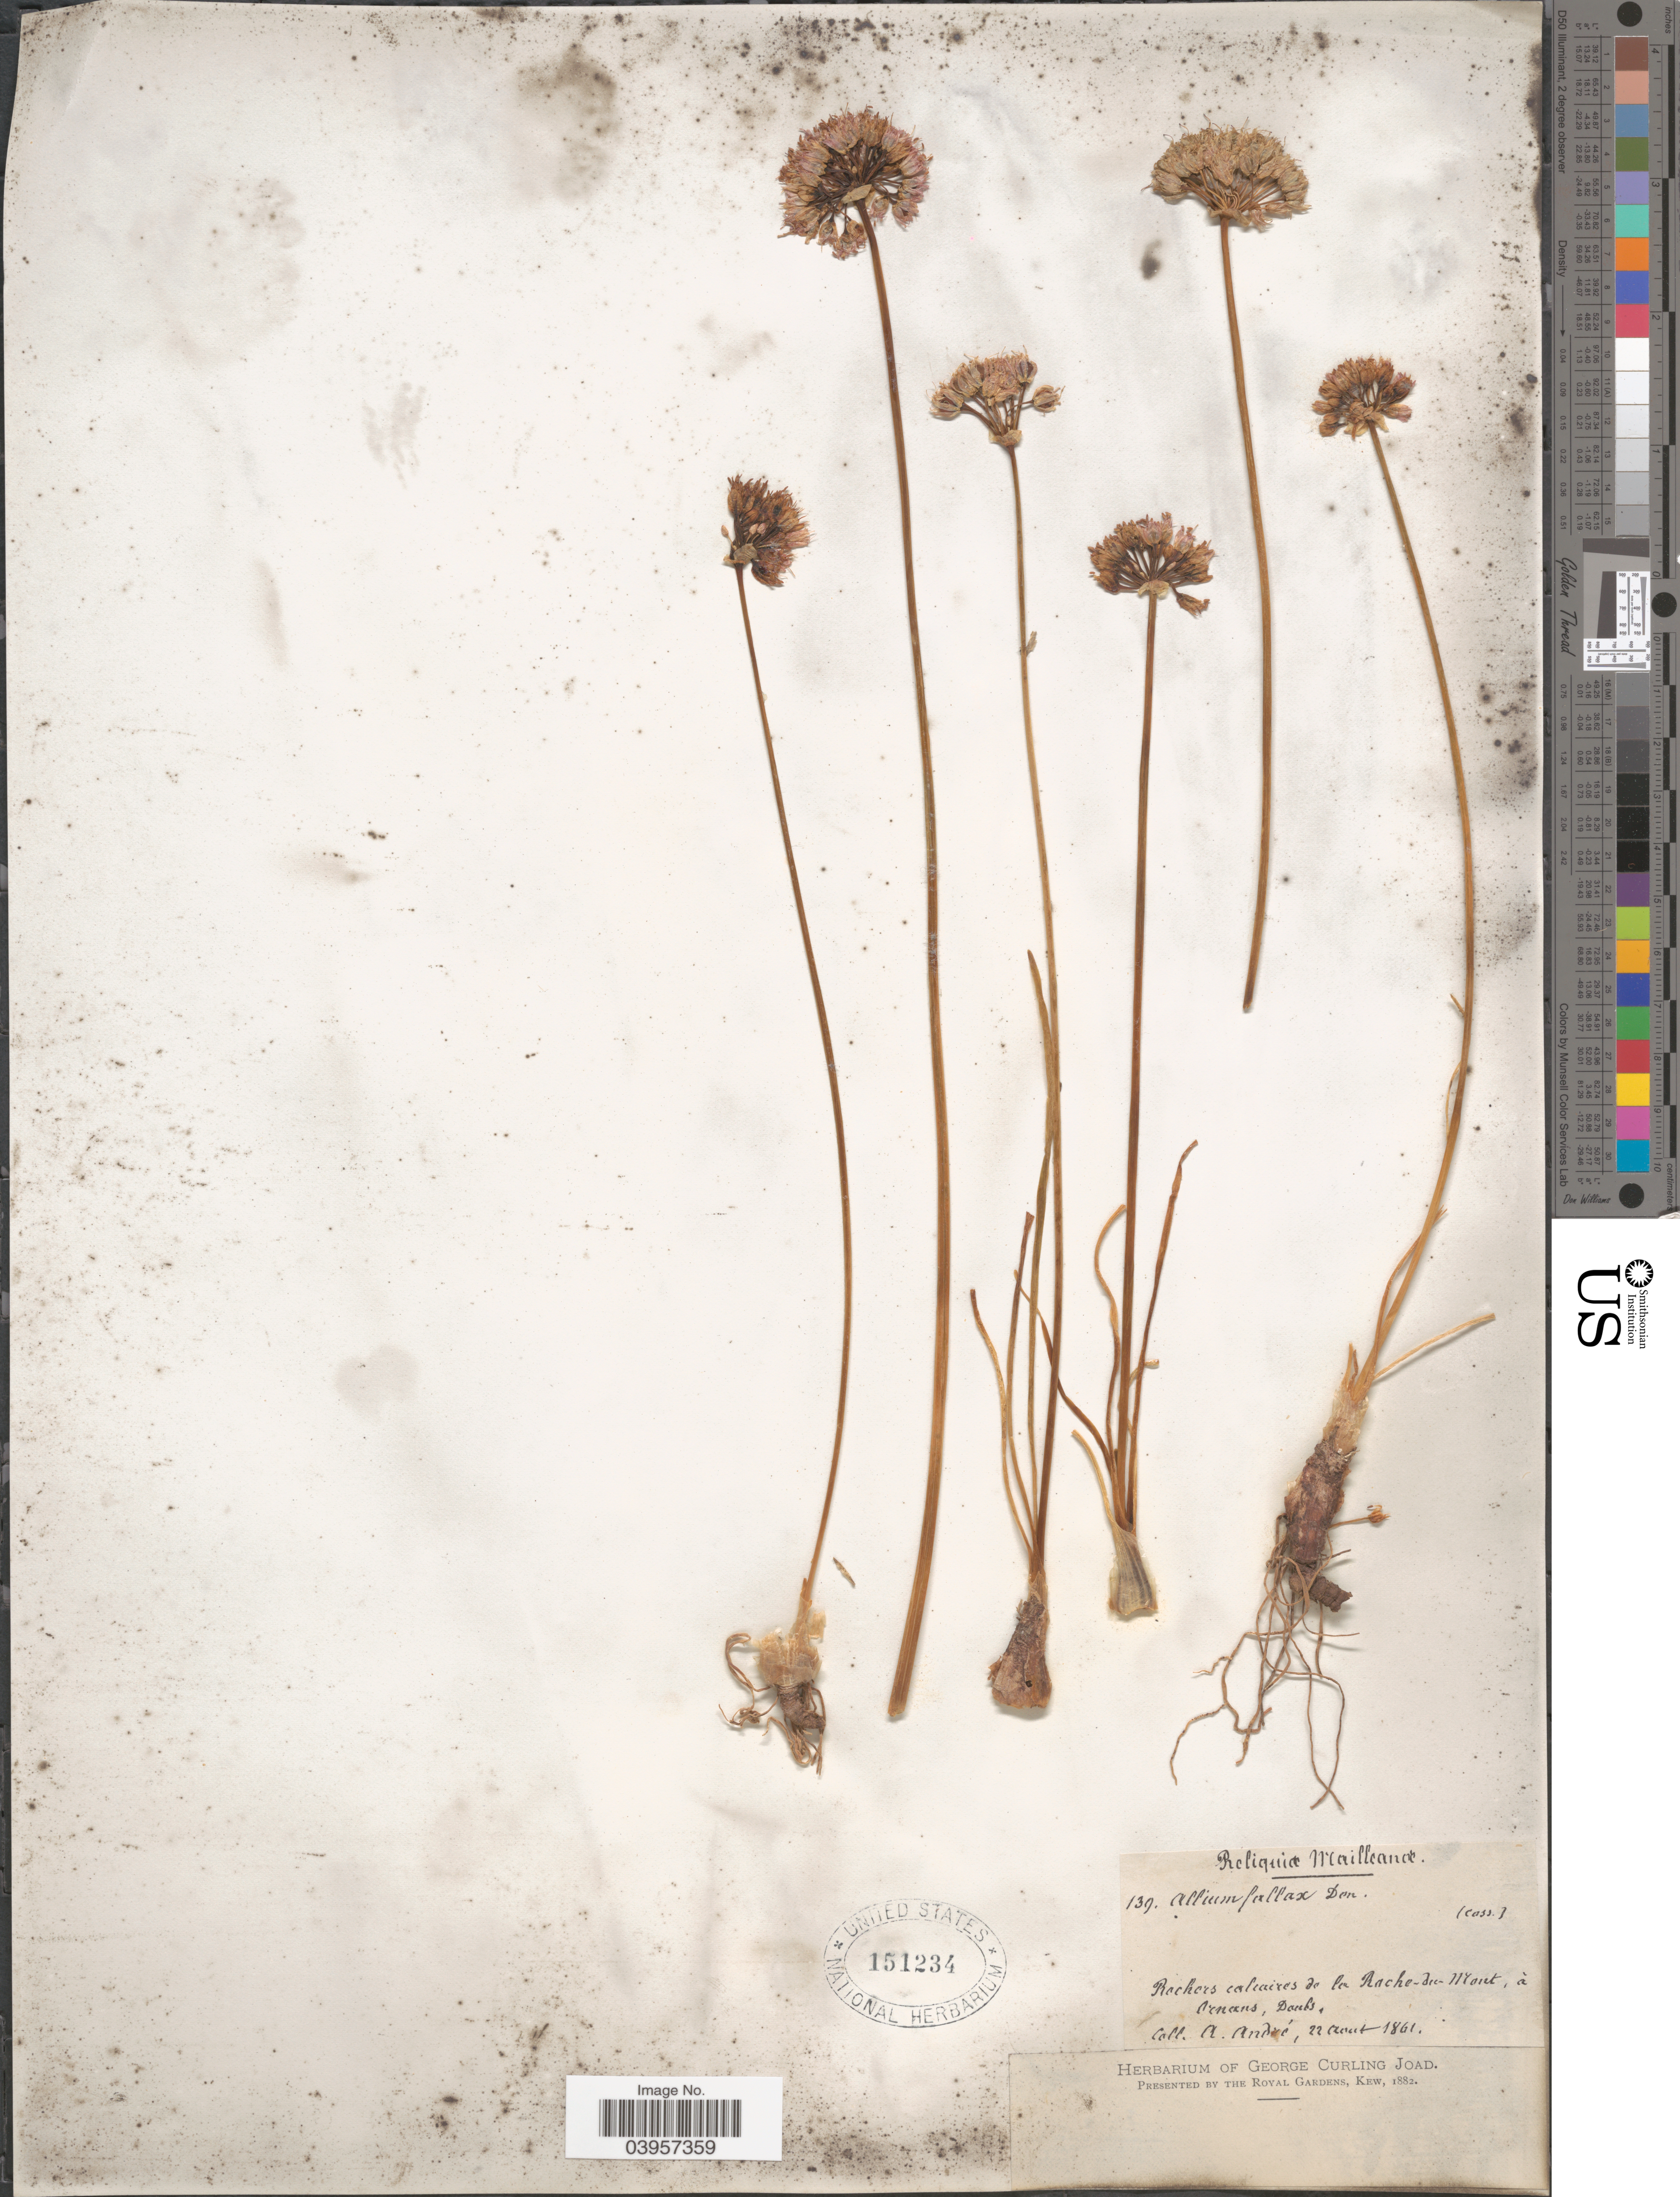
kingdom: Plantae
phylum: Tracheophyta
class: Liliopsida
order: Asparagales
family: Amaryllidaceae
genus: Allium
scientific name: Allium senescens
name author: L.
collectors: A. André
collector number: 139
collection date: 1861-08-22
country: France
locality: Rachers calcaires de la Roche-de-Mont, à Arnans, Daubs.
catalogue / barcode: US 151234